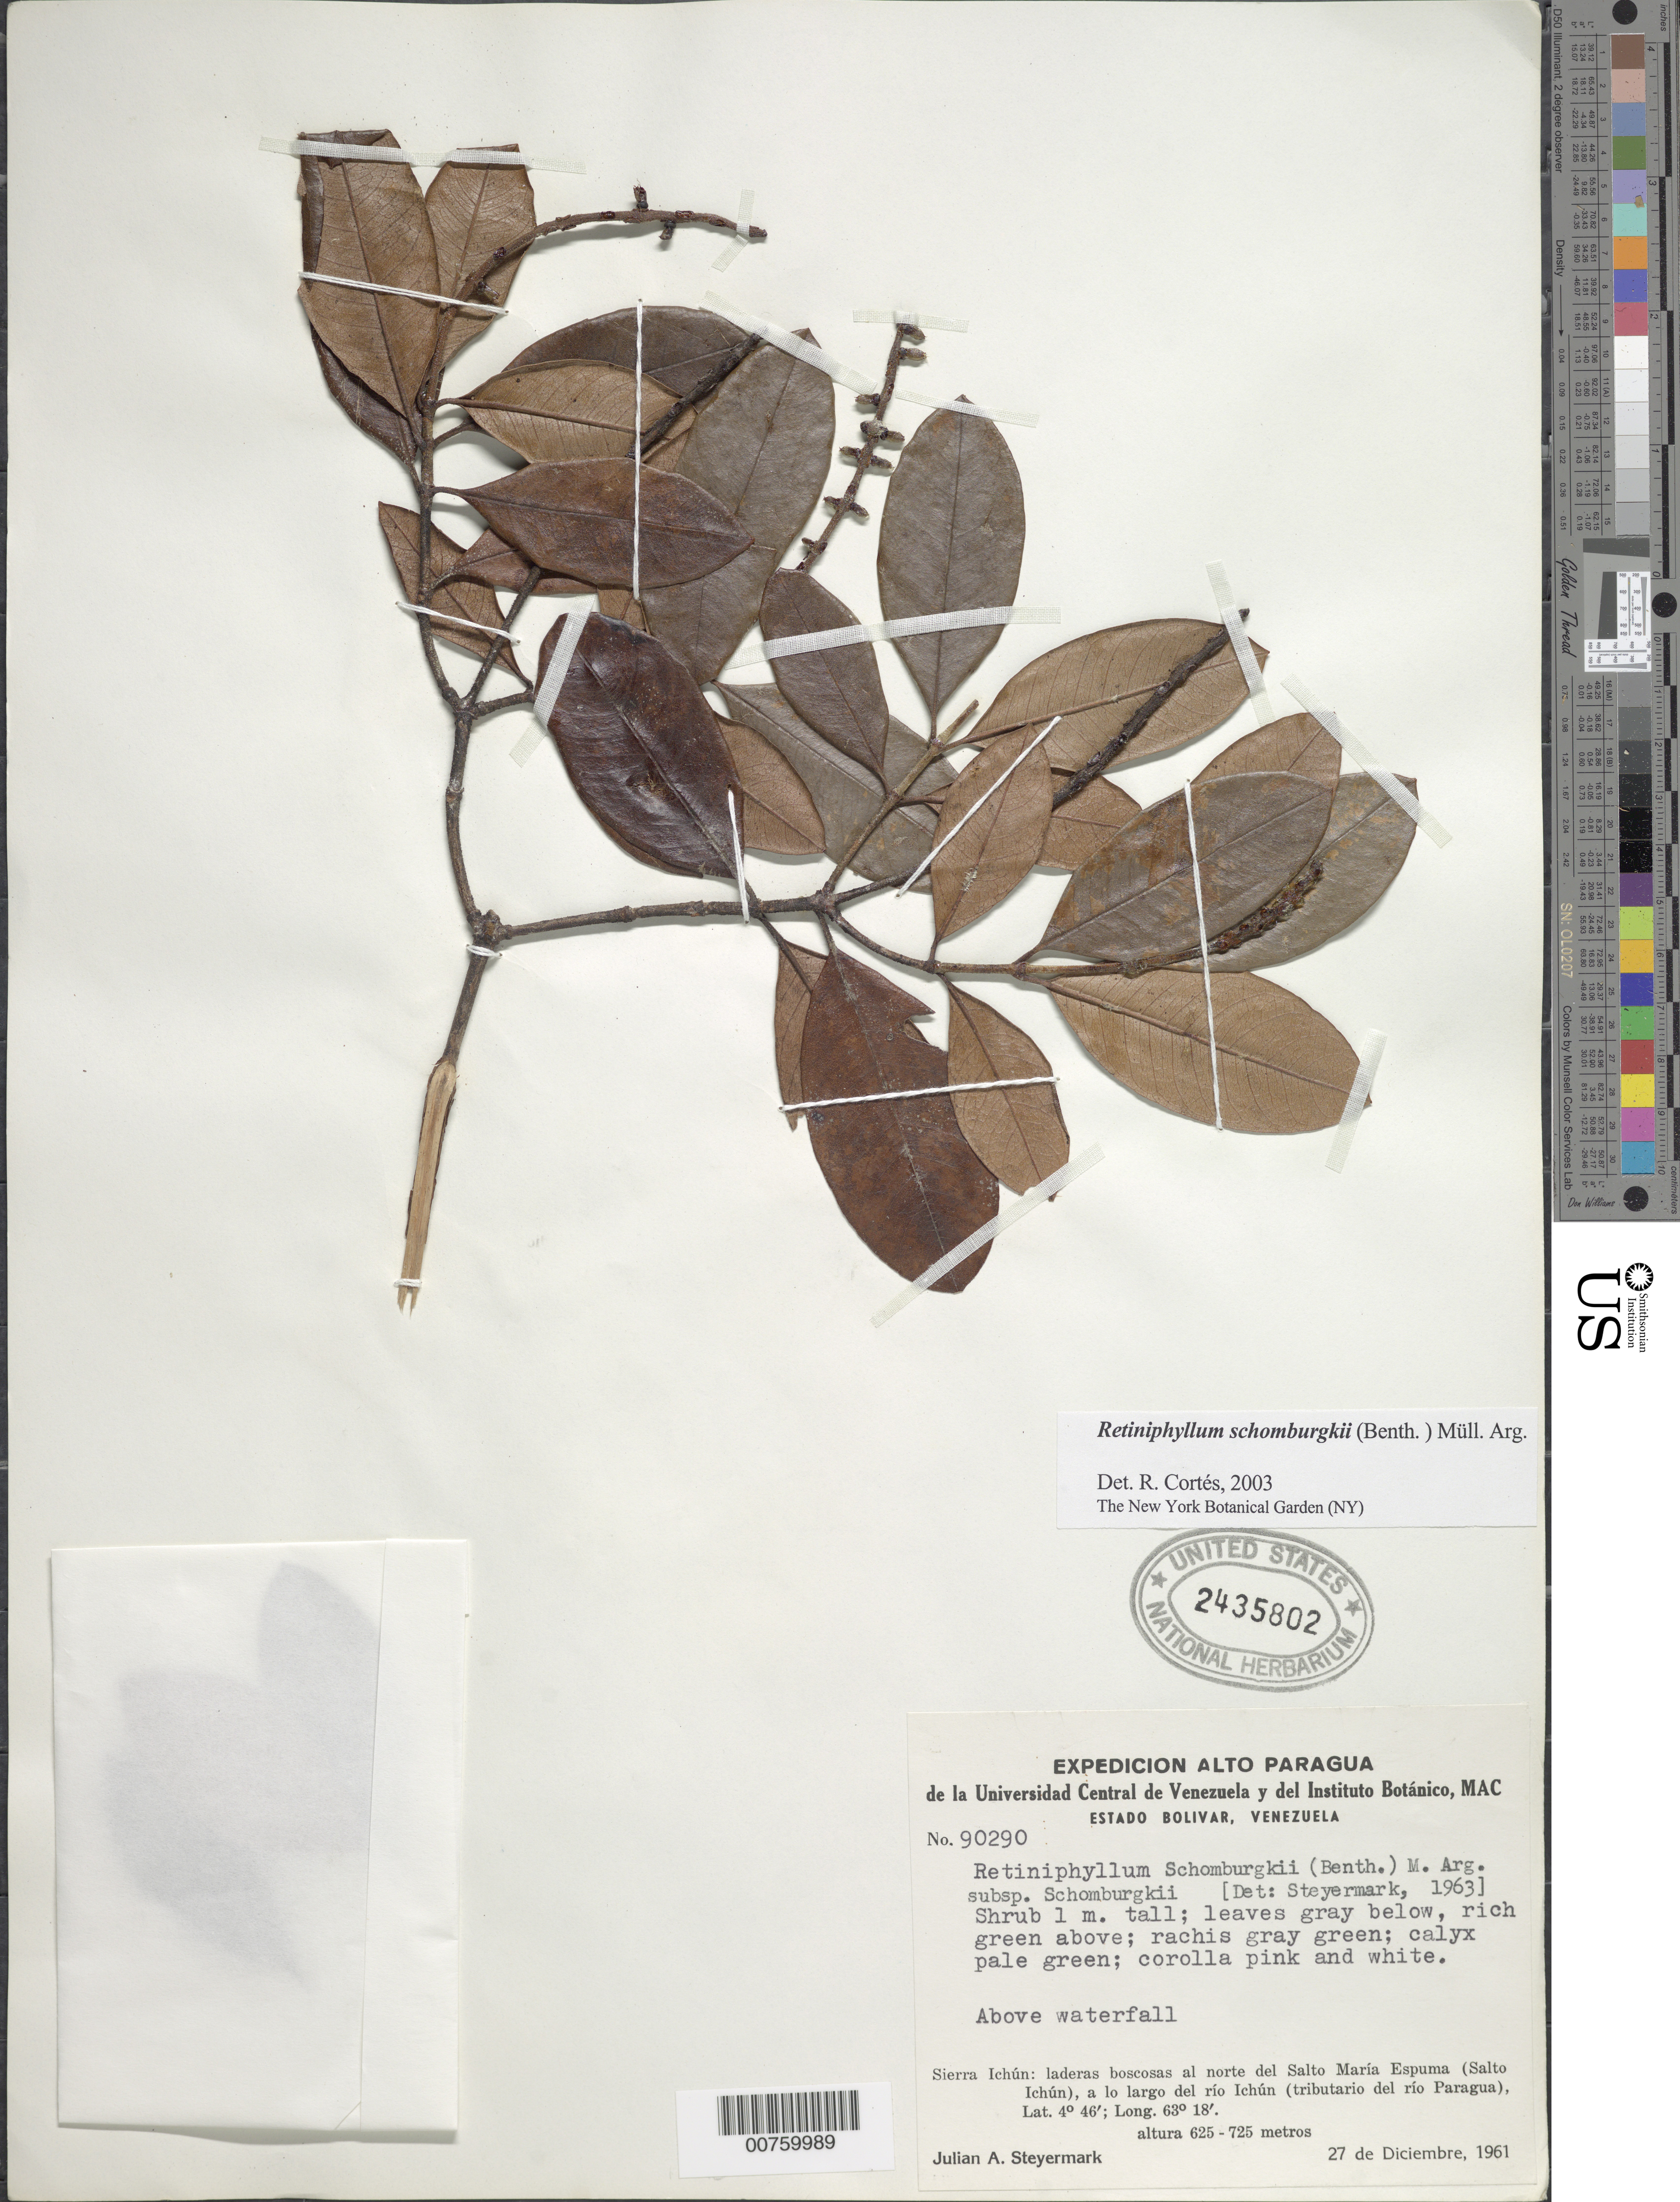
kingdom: Plantae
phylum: Tracheophyta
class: Magnoliopsida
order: Gentianales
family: Rubiaceae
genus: Retiniphyllum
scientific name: Retiniphyllum schomburgkii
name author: (Benth.) Müll. Arg.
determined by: Cortes R., G.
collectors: J. Steyermark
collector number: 90290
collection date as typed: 27-Dec-61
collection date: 1961-12-27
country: Venezuela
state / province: Bolívar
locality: Sierra Ichún, N del Salto María Espuma (Salto Ichún) del Río Ichún (tributary of río Paragua)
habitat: Above waterfall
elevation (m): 625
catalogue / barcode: US 2435802